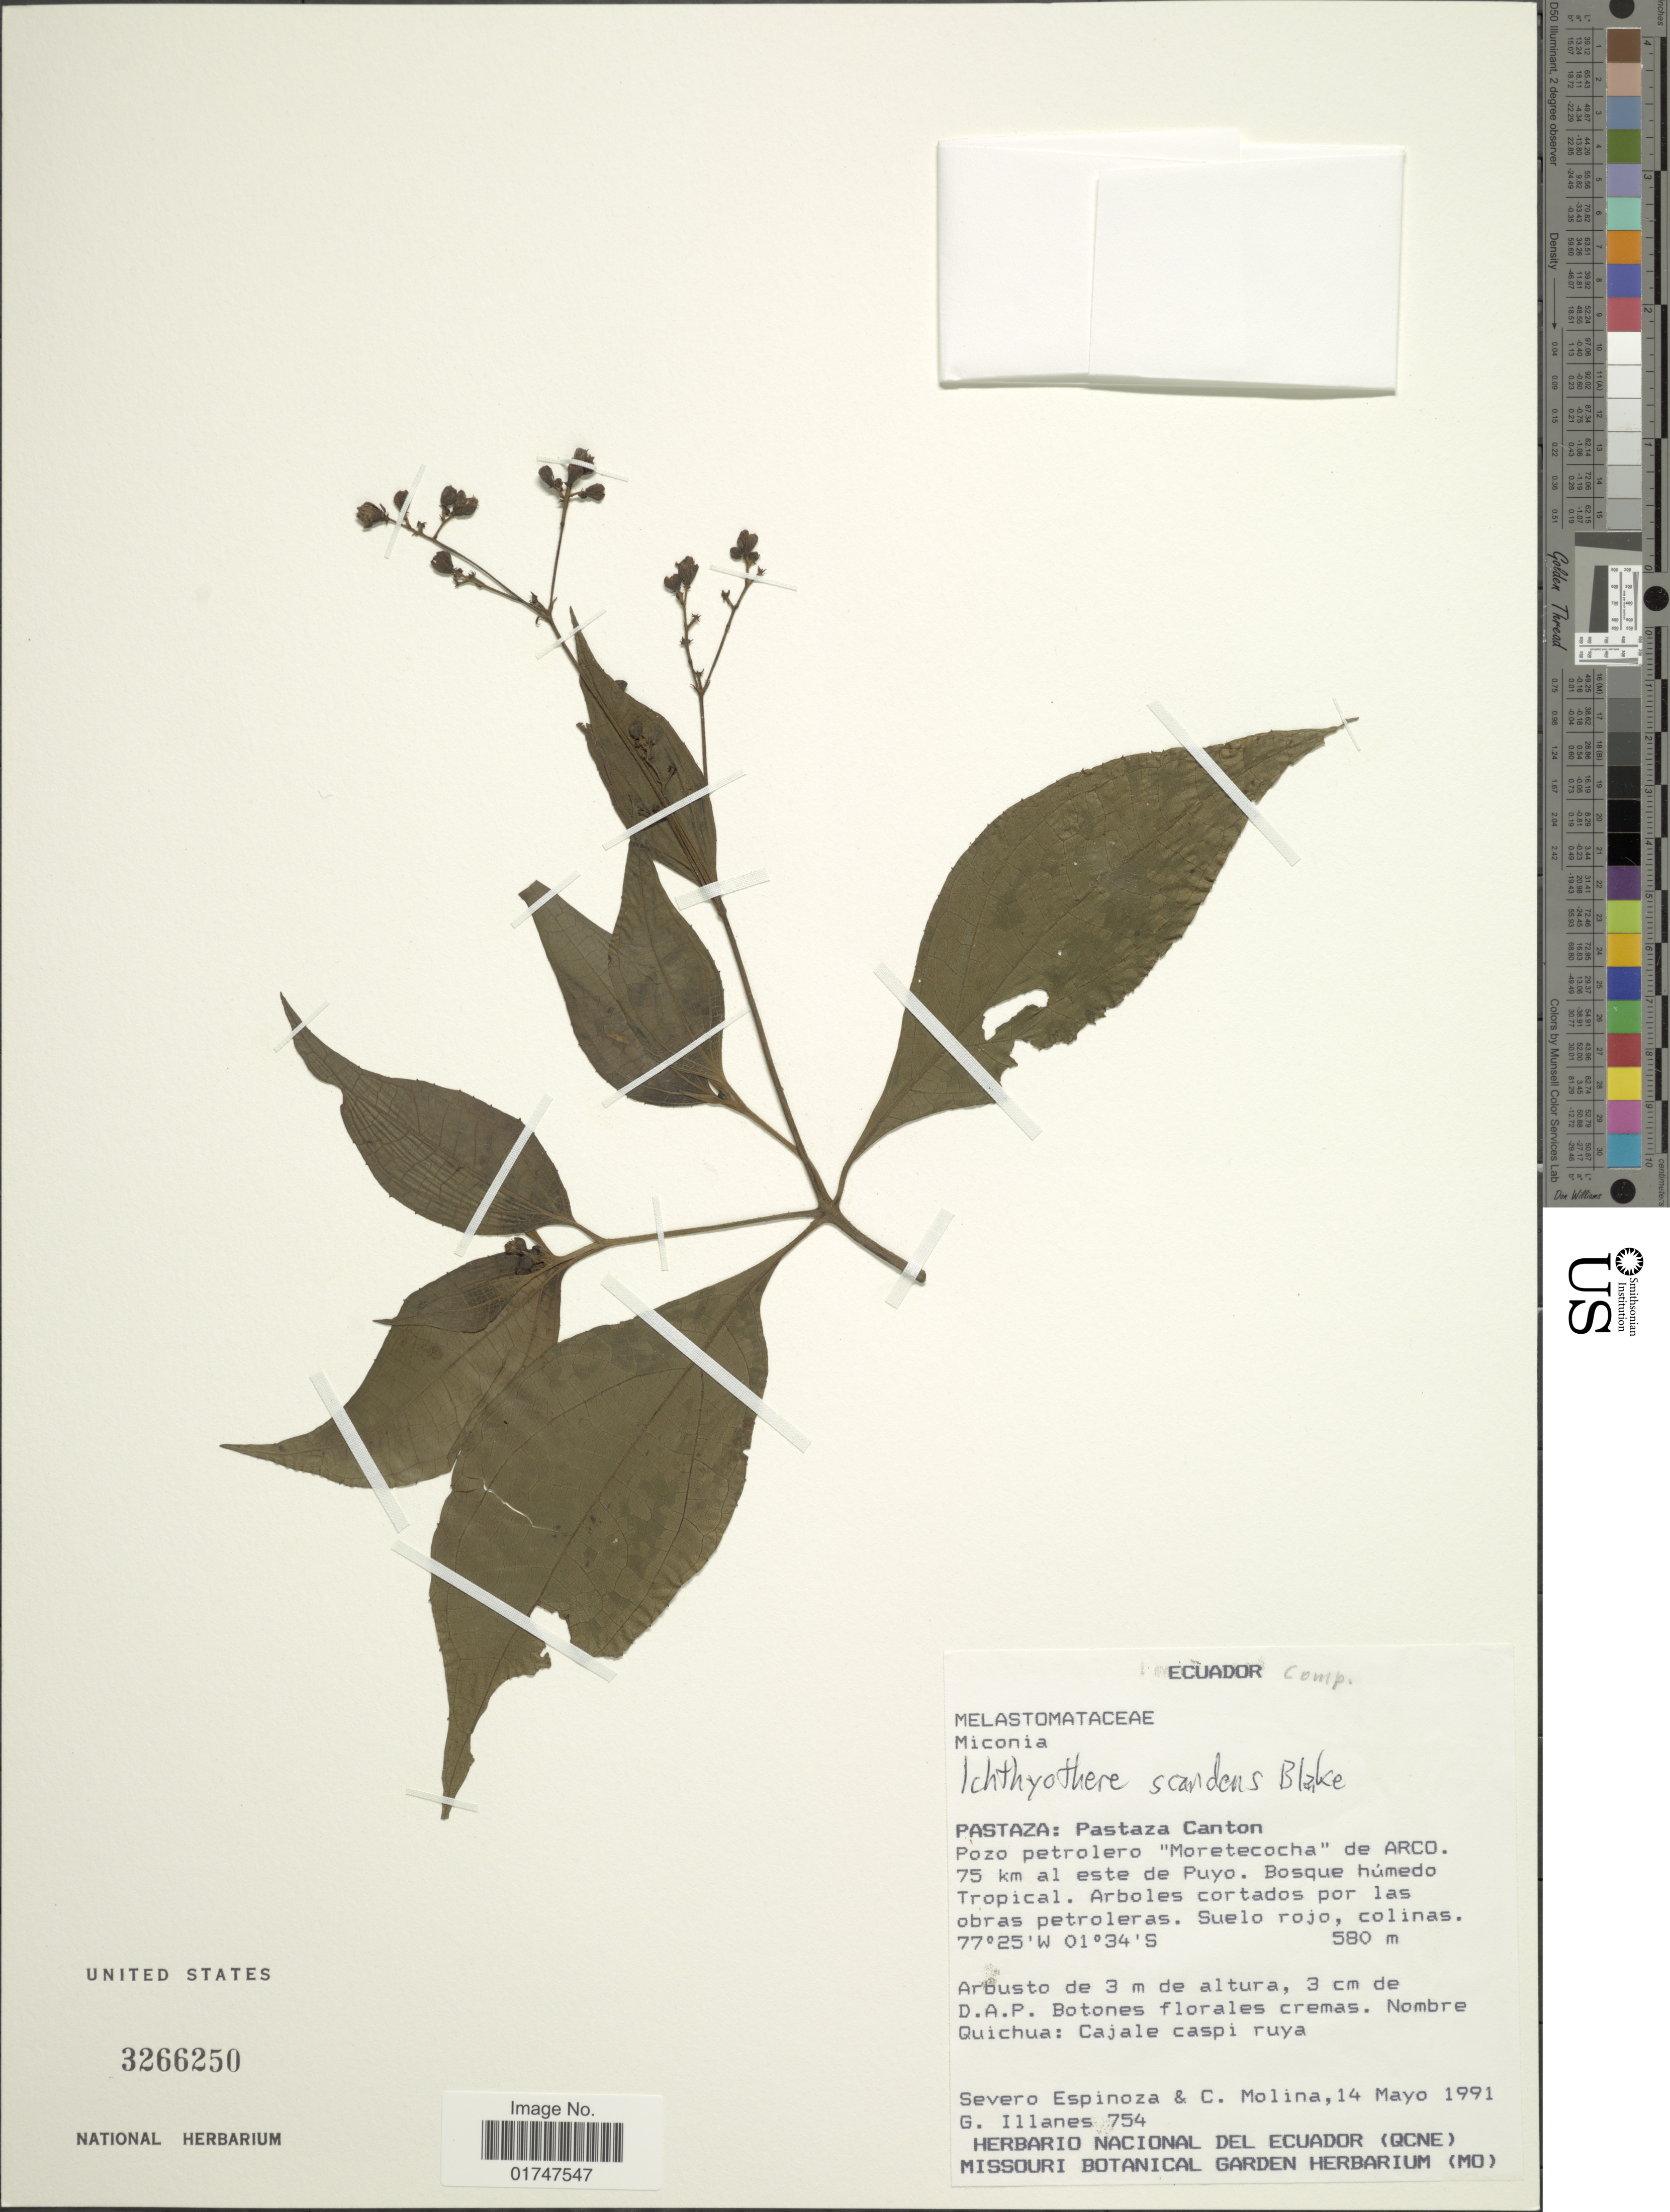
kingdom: Plantae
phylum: Tracheophyta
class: Magnoliopsida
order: Asterales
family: Asteraceae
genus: Ichthyothere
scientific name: Ichthyothere scandens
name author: S.F. Blake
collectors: S. Espinoza, C. Molina & G. Illanes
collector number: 754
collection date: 1991-05-14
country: Ecuador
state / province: Pastaza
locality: Pastaza: Pastaza Canton. Pozo petrolero "Moretecocha" de Arco. 75 km al este de Puyo. Bosque húmedo Tropical. Alboles cortados por las obras petroleras. Suelo rojo, colinas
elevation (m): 580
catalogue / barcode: US 3266250